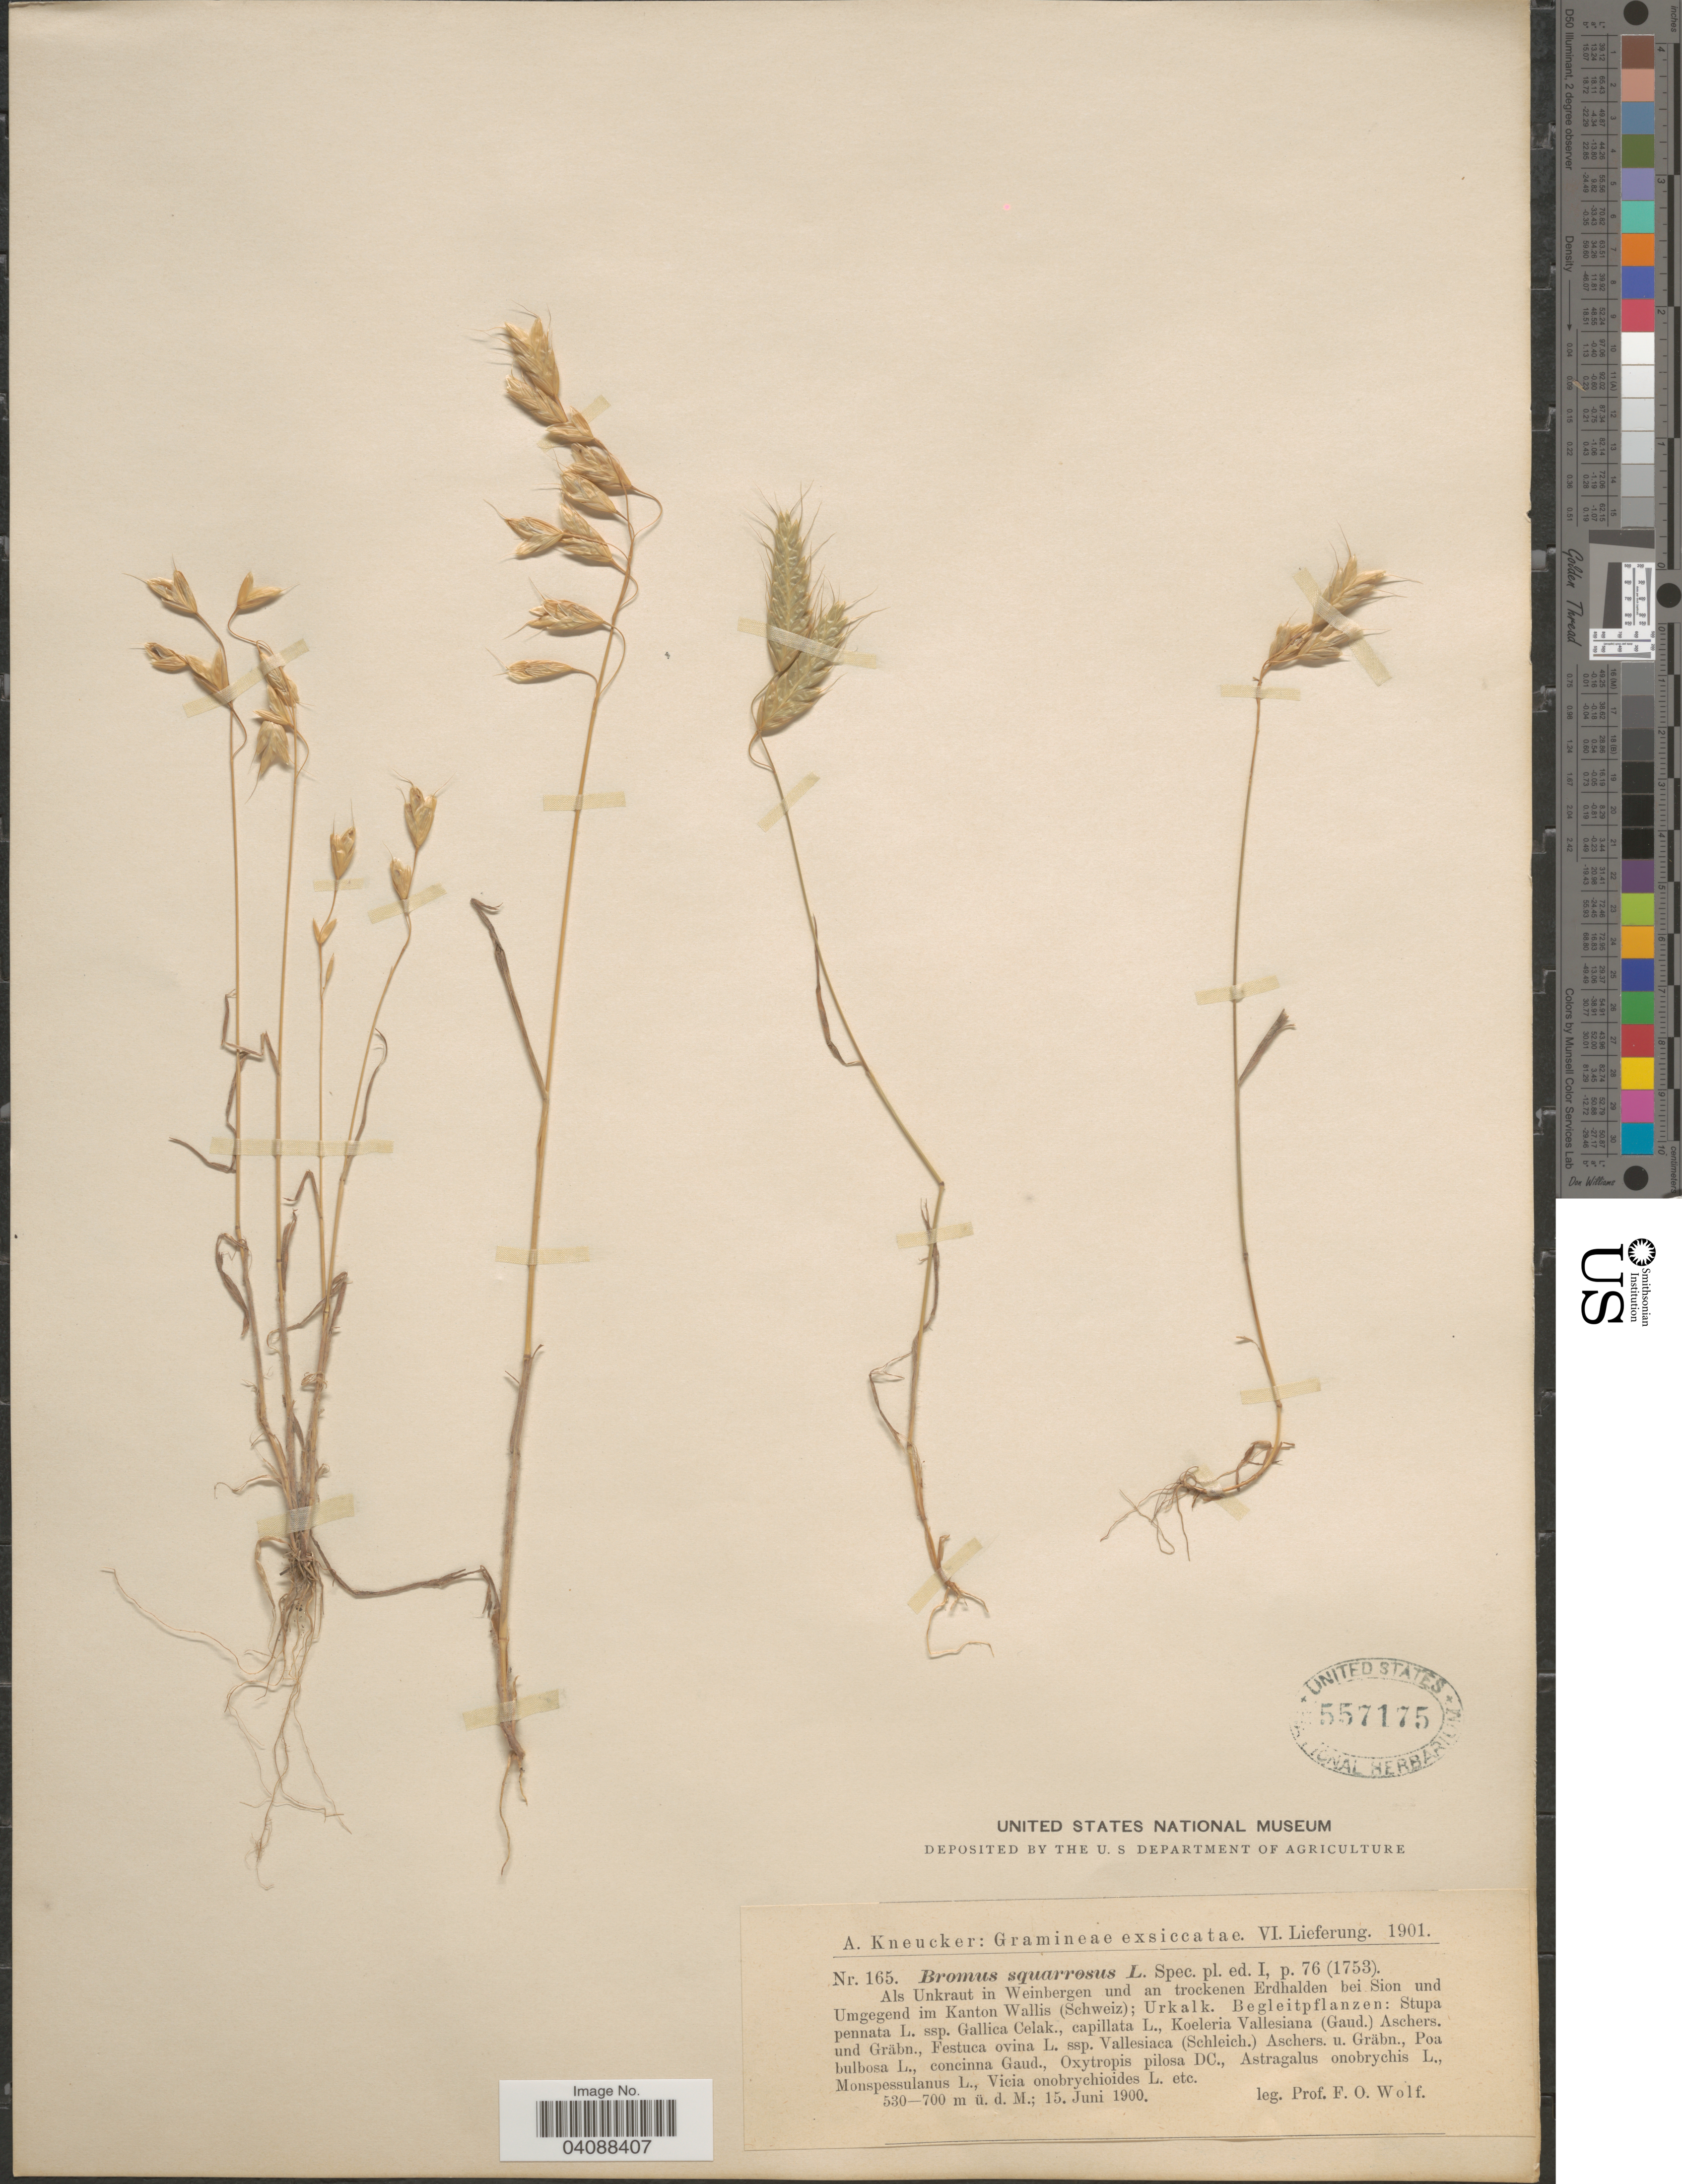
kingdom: Plantae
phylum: Tracheophyta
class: Liliopsida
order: Poales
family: Poaceae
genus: Bromus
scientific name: Bromus squarrosus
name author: L.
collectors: F. Wolf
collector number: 165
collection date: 1900-06-15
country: Switzerland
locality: Als Unkraut in Weinbergen und an trockenen Erdhalden bei Sion und Umgegend im Kanton Wallis; Urkalk.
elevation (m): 530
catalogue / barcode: US 557175